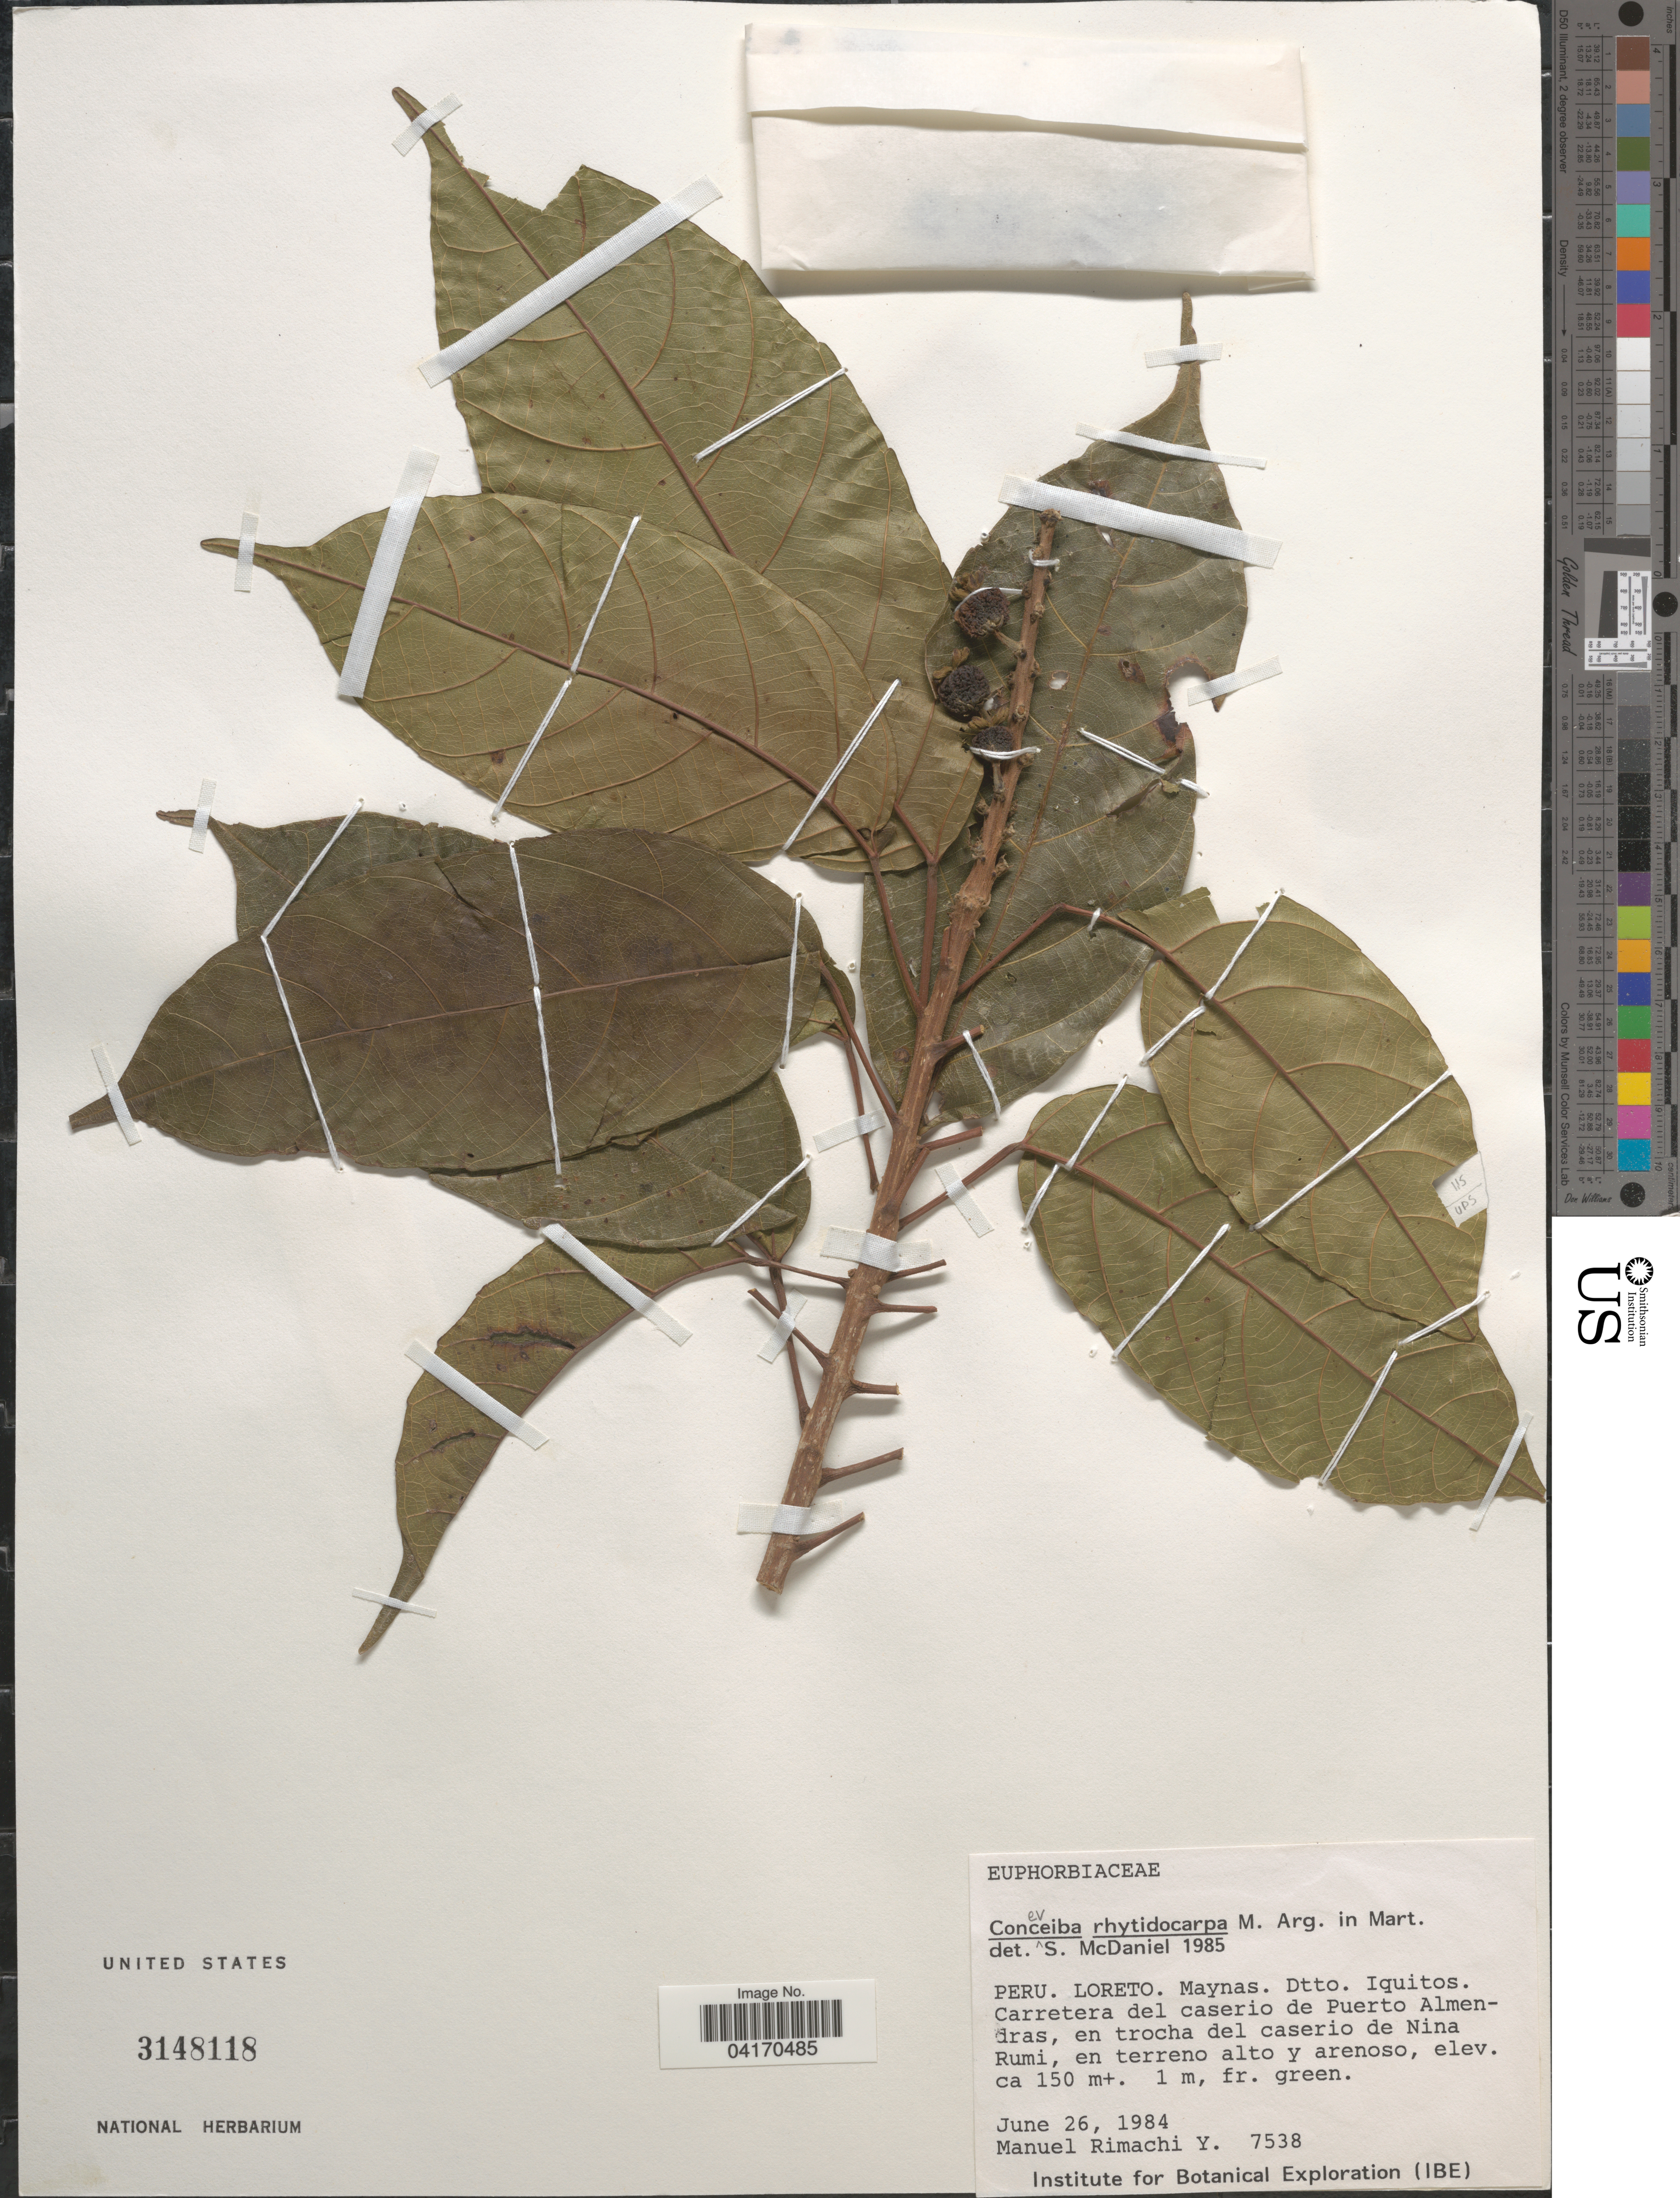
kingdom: Plantae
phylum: Tracheophyta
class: Magnoliopsida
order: Malpighiales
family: Euphorbiaceae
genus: Conceveiba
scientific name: Conceveiba rhytidocarpa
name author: Müll. Arg.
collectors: M. Rimachi Y.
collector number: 7538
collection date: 1984-06-26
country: Peru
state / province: Loreto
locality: Maynas. Dtto. Iquitos. Carretera del caserio de Puerto Almendras, en trocha del caserio de Nina Rumi.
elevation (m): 150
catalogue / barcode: US 3148118